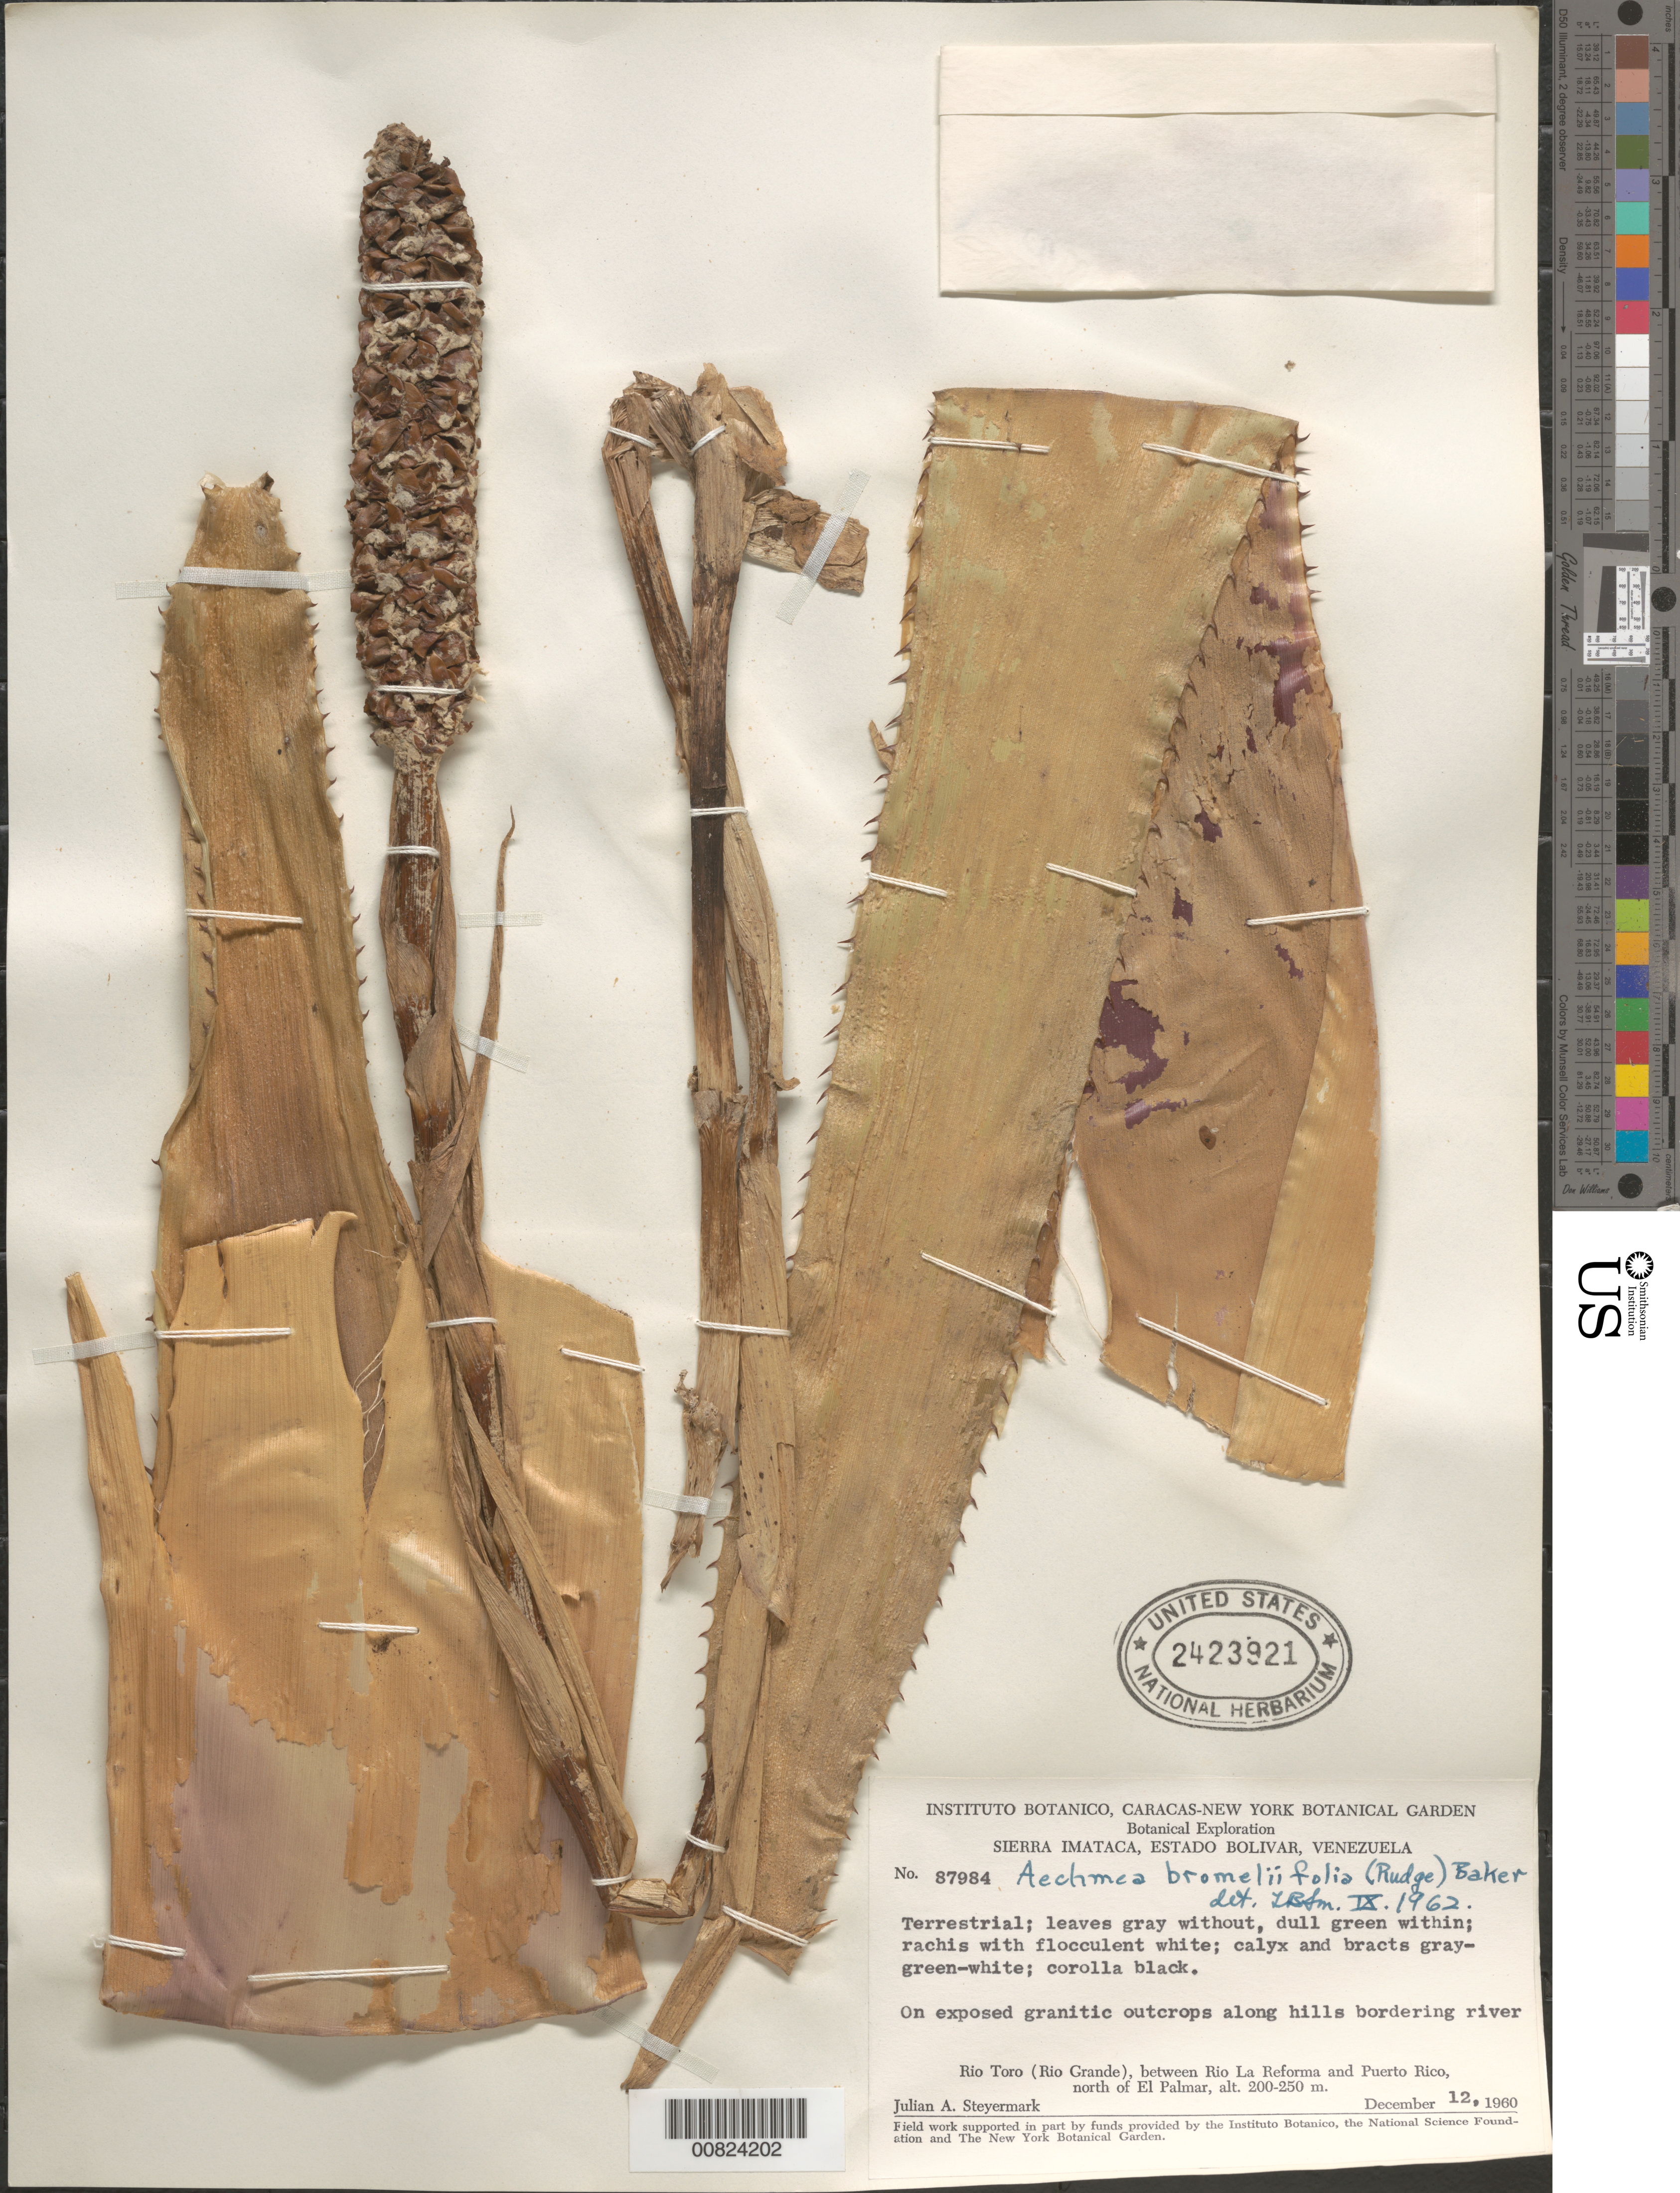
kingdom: Plantae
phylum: Tracheophyta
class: Liliopsida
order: Poales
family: Bromeliaceae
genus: Aechmea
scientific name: Aechmea bromeliifolia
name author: (Rudge) Baker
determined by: Smith, Lyman B., (US), NMNH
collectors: J. Steyermark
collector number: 87984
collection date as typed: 12-Dec-60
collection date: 1960-12-12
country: Venezuela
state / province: Bolívar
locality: Sierra Imataca; Río Toro (Río Grande), between Río La Reforma and Puerto Rico, N of El Palmar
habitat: Exposed granitic outcrops along hills bordering river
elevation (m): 200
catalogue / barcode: US 2423921